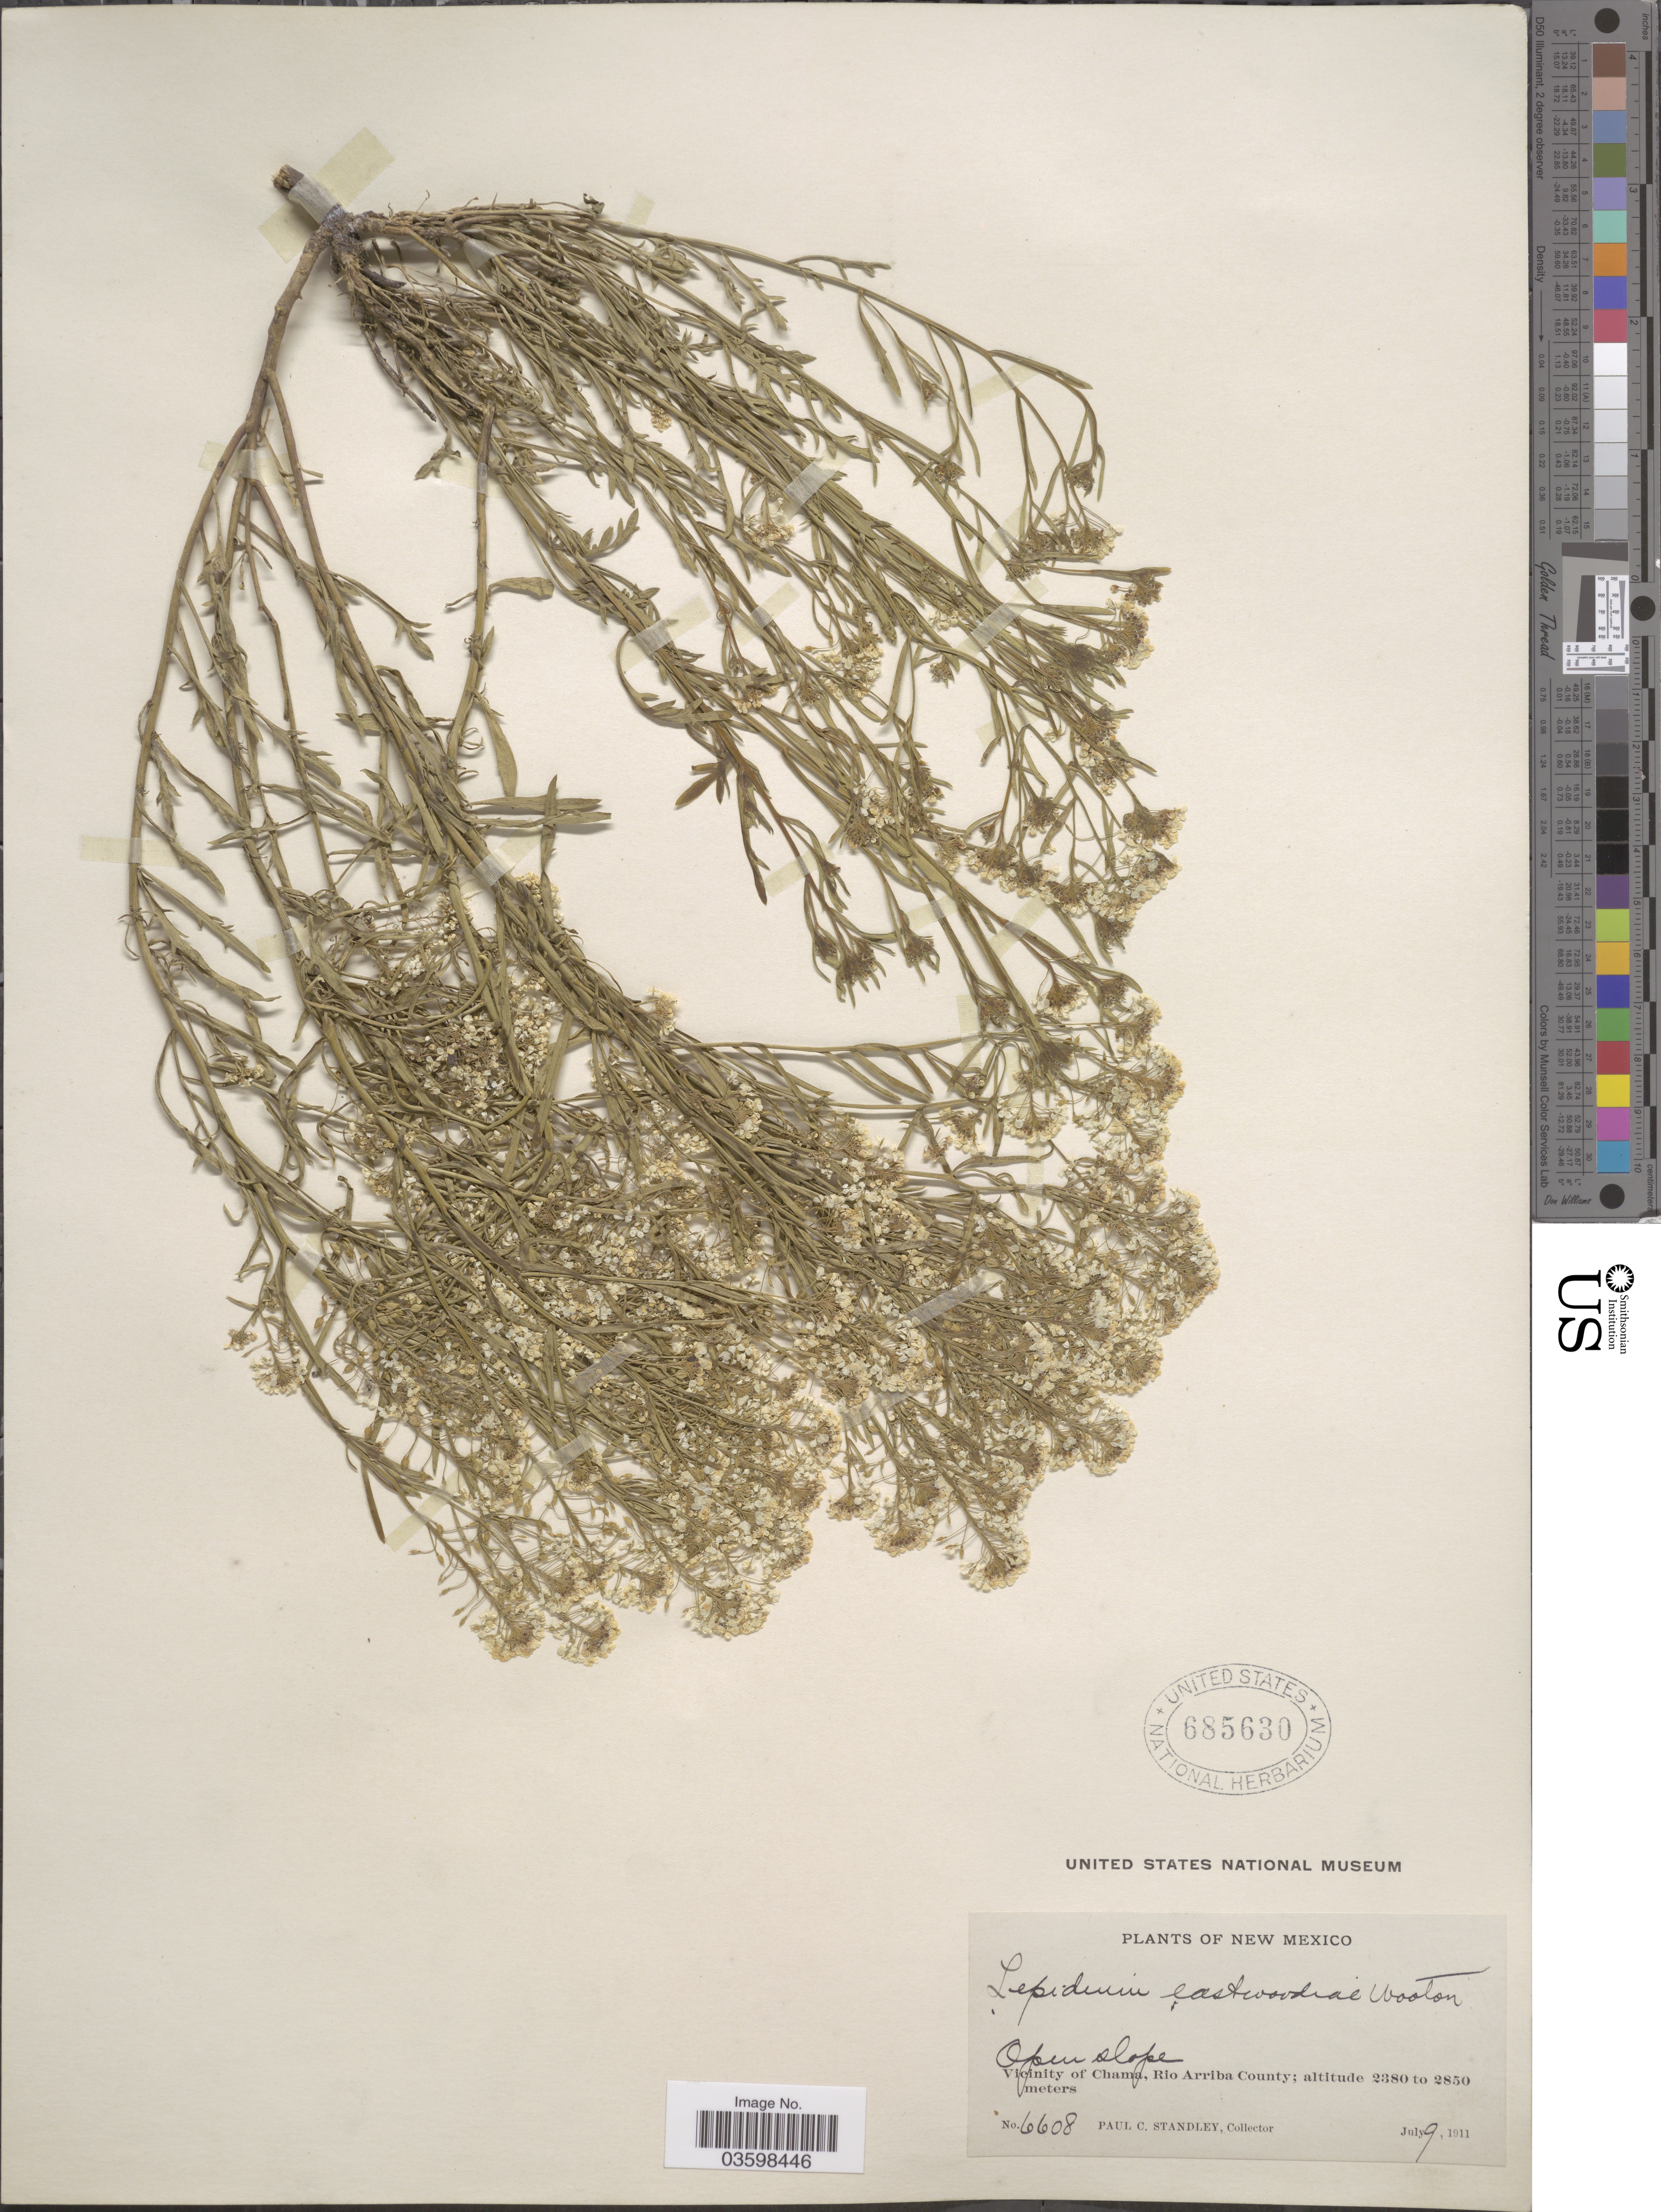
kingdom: Plantae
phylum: Tracheophyta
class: Magnoliopsida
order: Brassicales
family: Brassicaceae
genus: Lepidium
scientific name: Lepidium eastwoodiae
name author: Wooton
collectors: P. C. Standley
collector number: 6608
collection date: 1911-07-09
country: United States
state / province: New Mexico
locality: Open slope. Vicinity of Chama, Rio Arriba County.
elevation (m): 2380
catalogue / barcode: US 685630